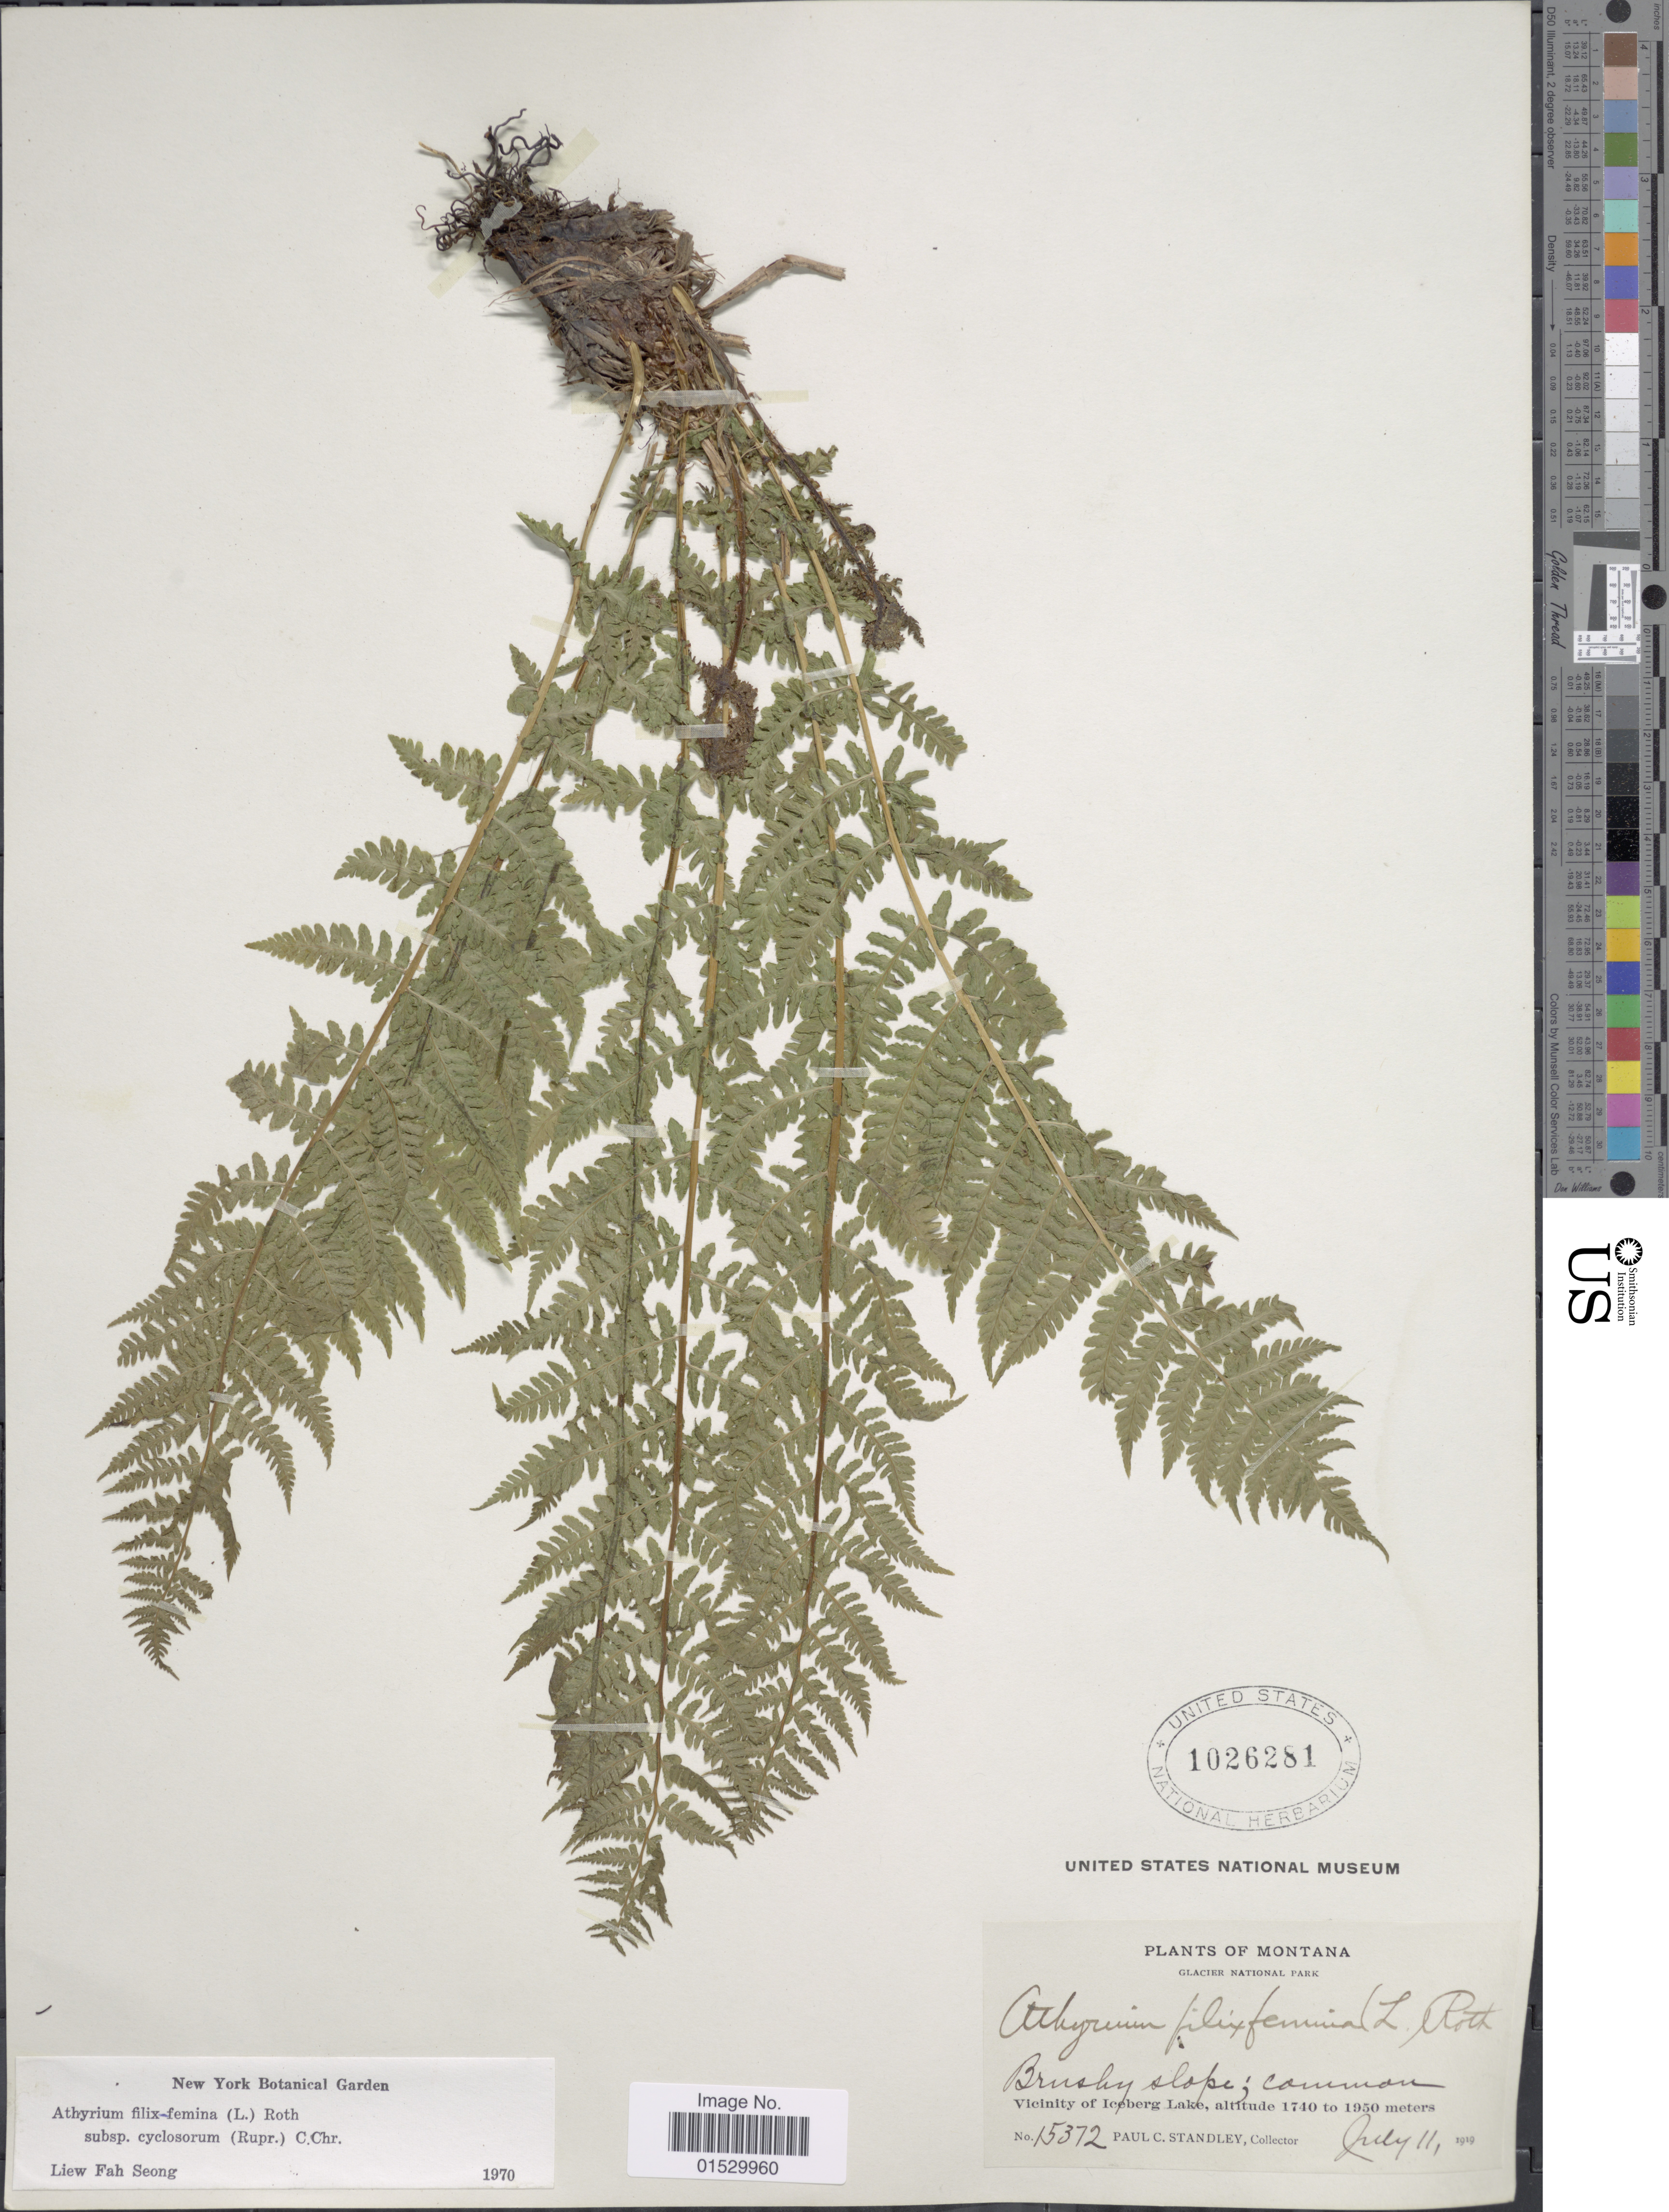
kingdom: Plantae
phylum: Tracheophyta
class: Polypodiopsida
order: Polypodiales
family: Athyriaceae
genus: Athyrium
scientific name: Athyrium filix-femina subsp. cyclosorum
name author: (Rupr.) C. Chr.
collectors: P. C. Standley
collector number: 15372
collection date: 1919-07-11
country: United States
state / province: Montana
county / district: Glacier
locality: Glacier National Park, Vicinity of Iceberg Lake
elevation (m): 1740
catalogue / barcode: US 1026281